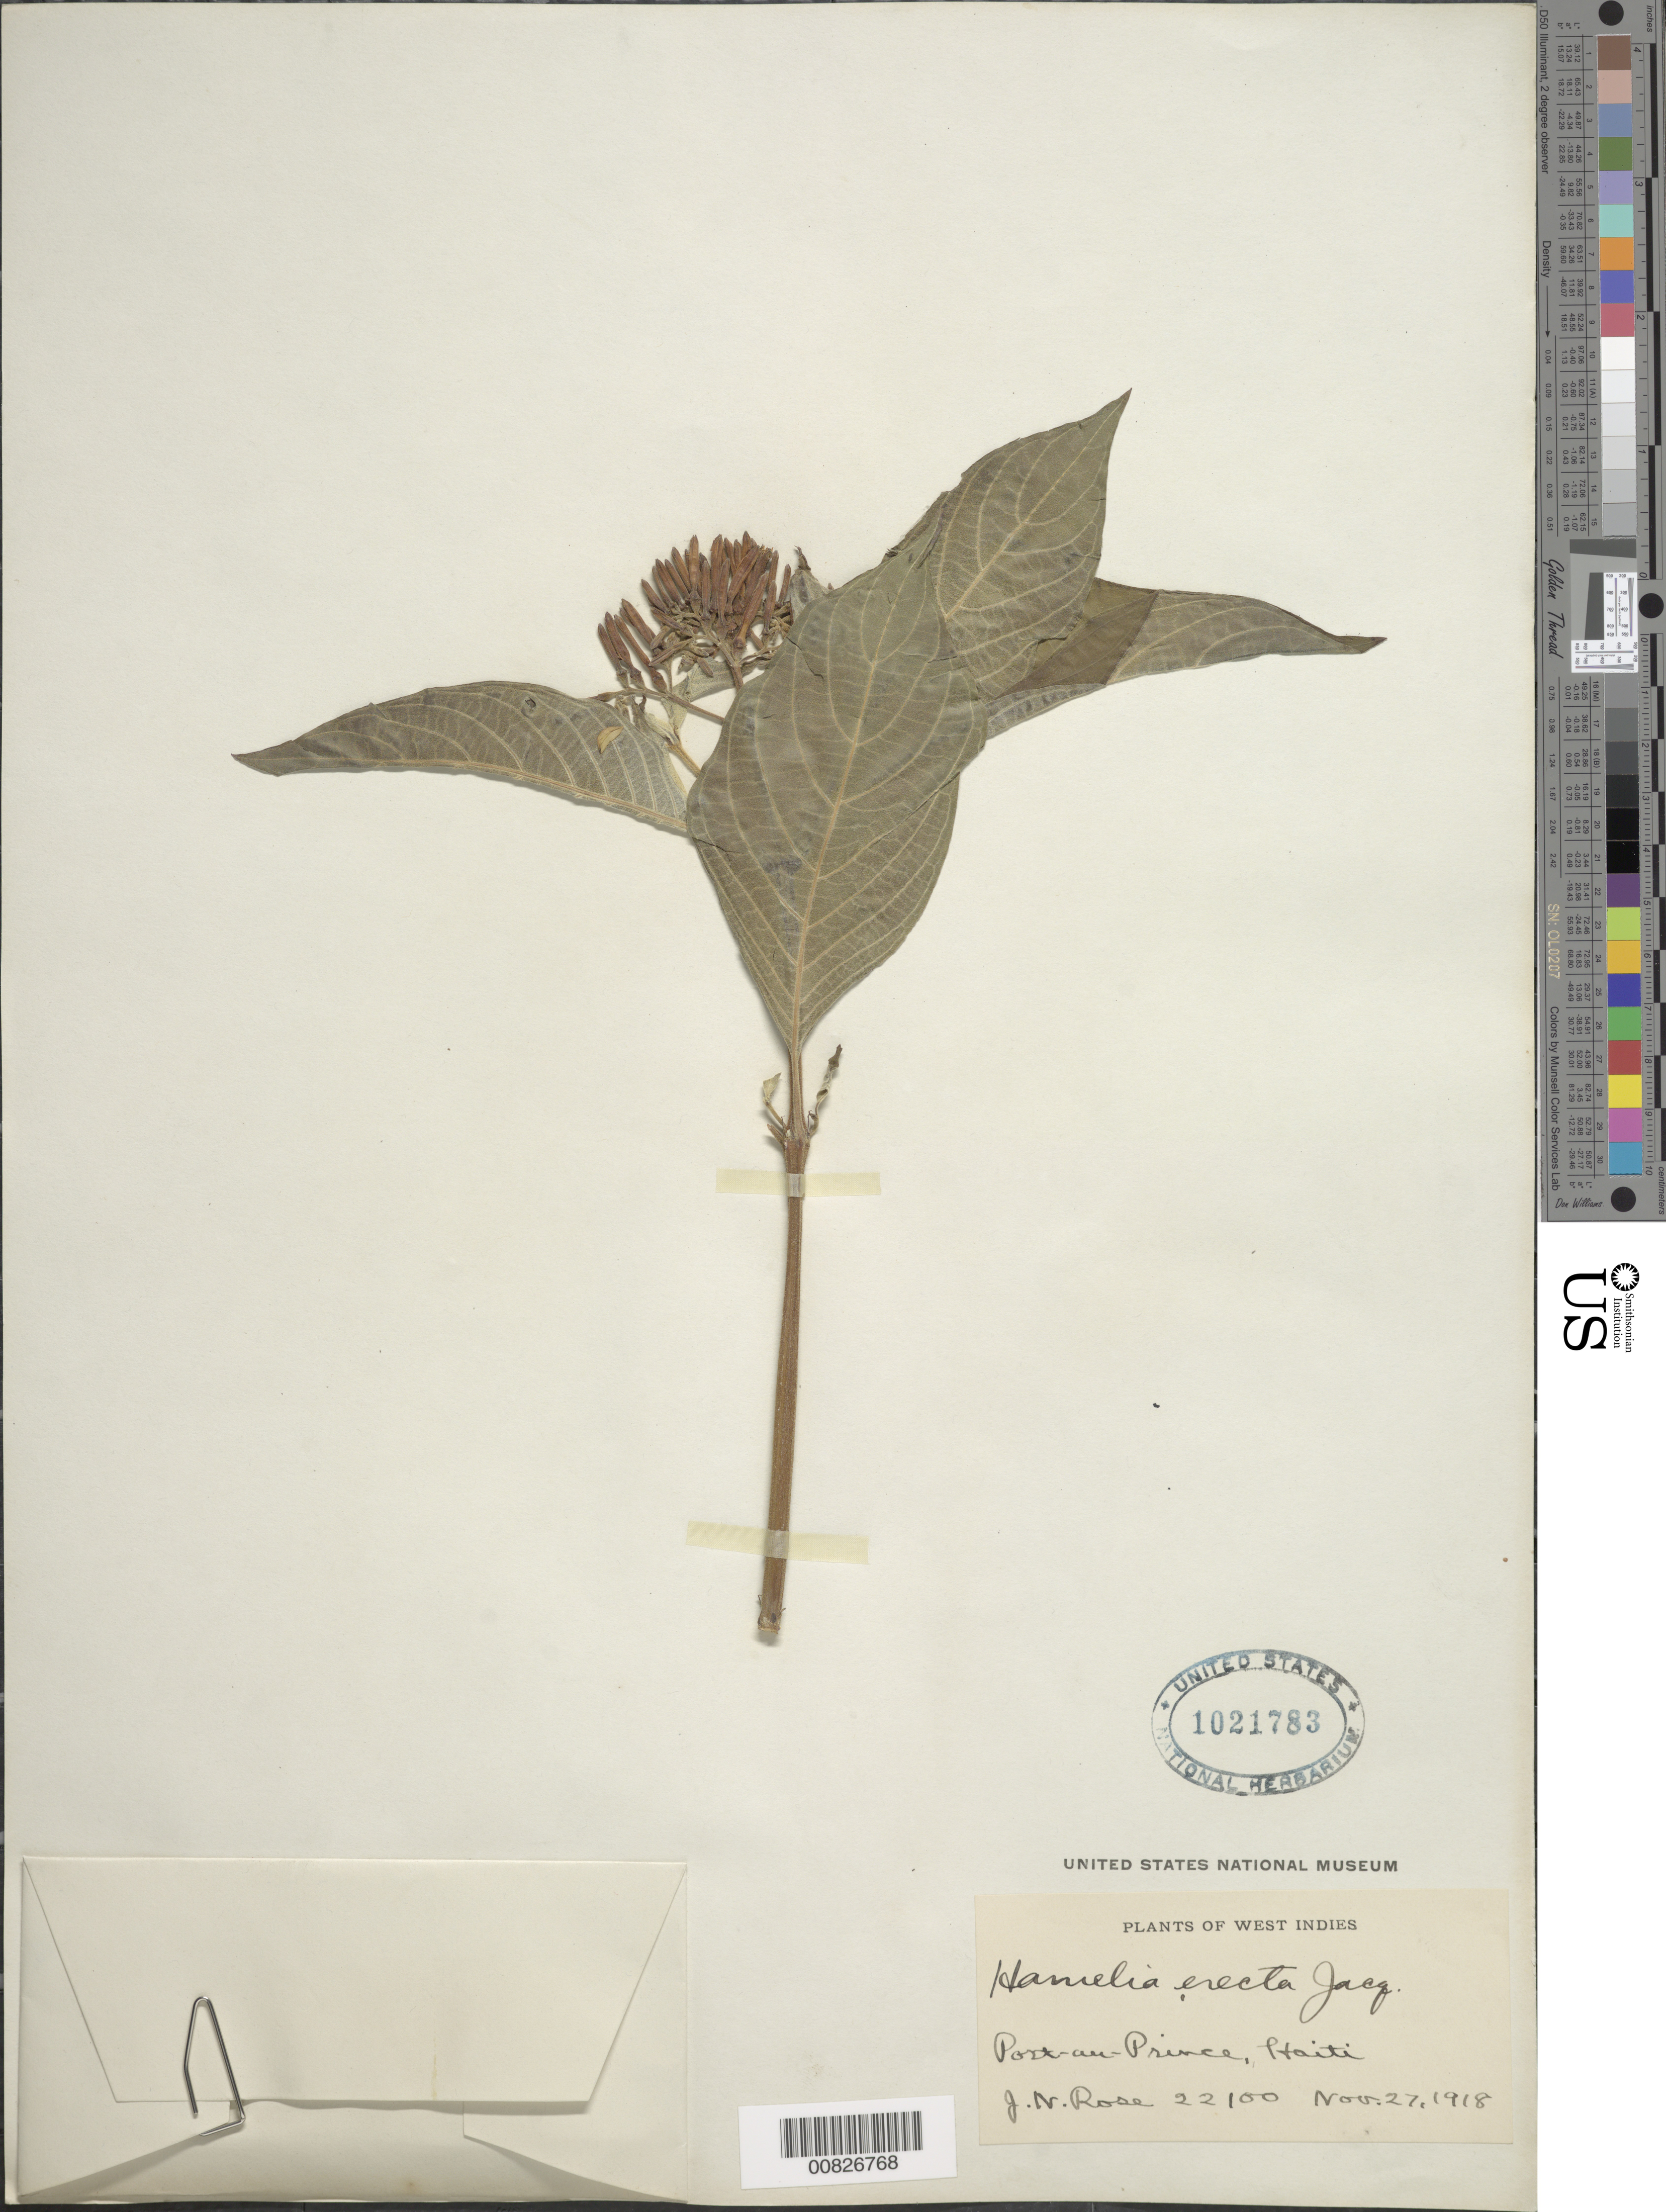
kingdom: Plantae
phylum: Tracheophyta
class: Magnoliopsida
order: Gentianales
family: Rubiaceae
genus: Hamelia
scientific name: Hamelia patens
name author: Jacq.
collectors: J. N. Rose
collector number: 22100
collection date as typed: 27 Nov 1918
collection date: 1918-11-27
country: Haiti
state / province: Óuest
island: Hispaniola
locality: Port-au-Prince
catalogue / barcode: US 1021783